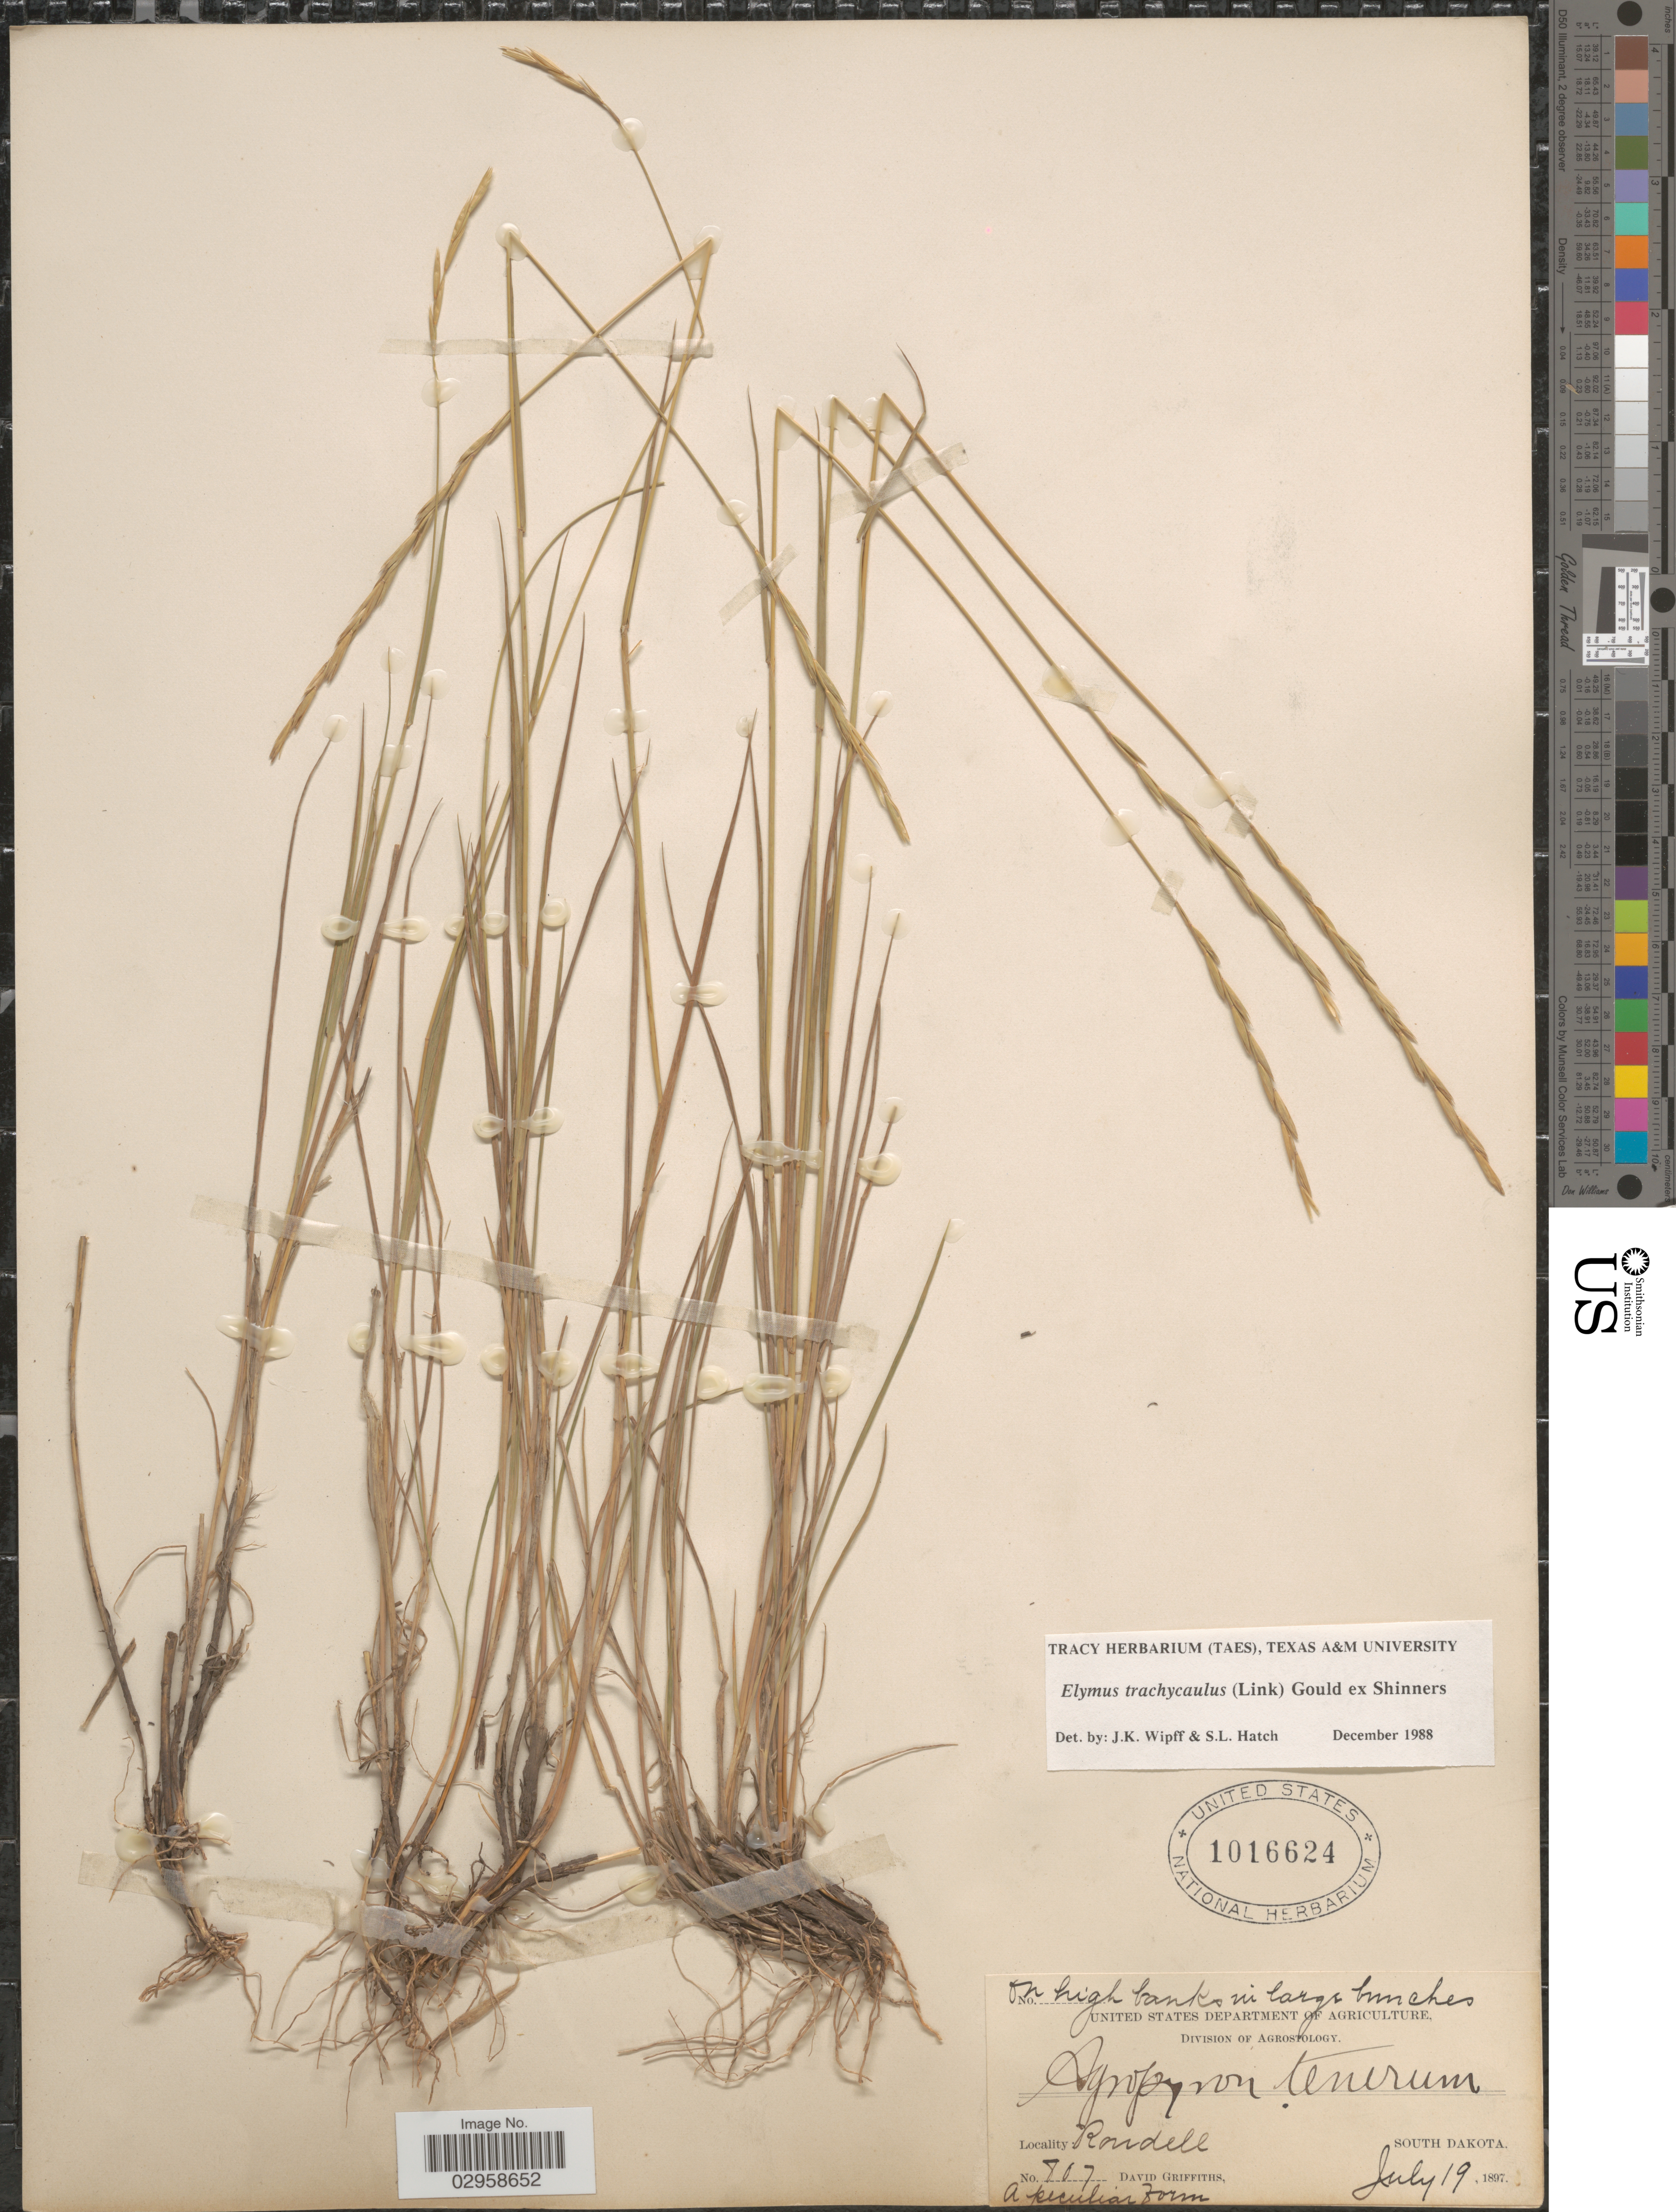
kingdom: Plantae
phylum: Tracheophyta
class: Liliopsida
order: Poales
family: Poaceae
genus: Elymus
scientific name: Elymus trachycaulus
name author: (Link) Gould ex Shinners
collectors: D. Griffiths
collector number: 807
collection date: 1897-07-19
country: United States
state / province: South Dakota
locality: Rondell.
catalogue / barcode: US 1016624